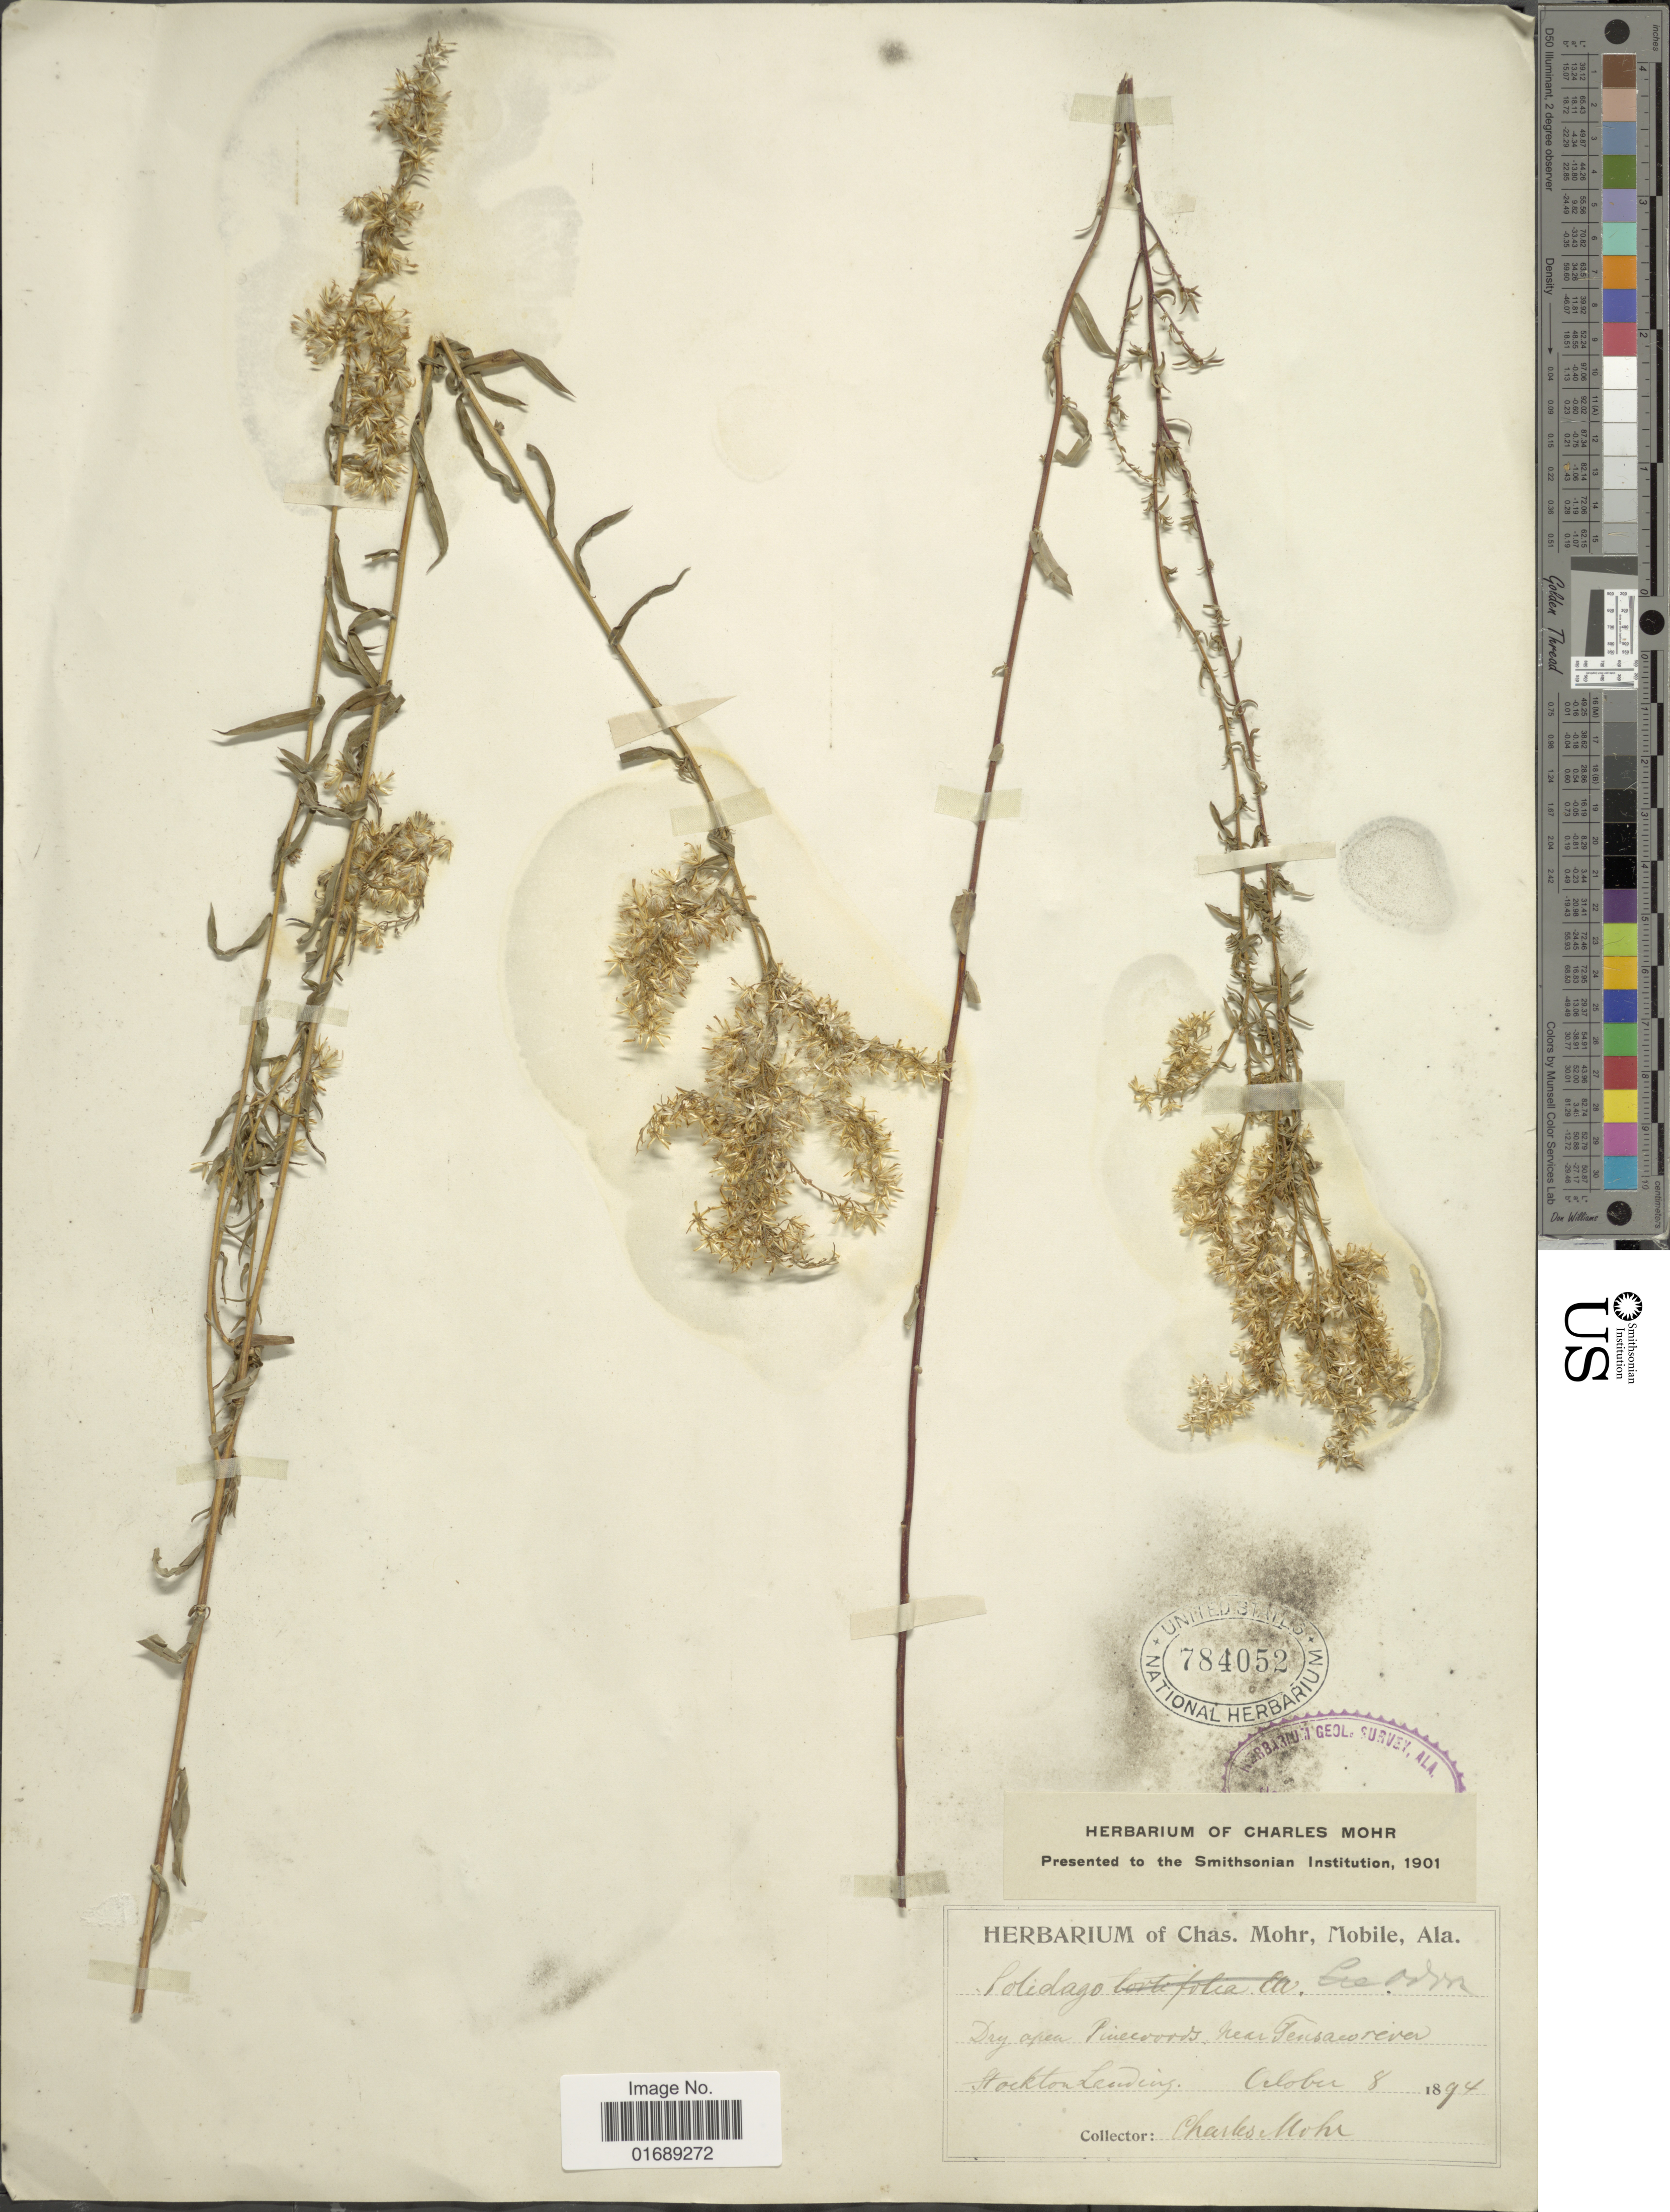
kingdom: Plantae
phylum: Tracheophyta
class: Magnoliopsida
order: Asterales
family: Asteraceae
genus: Solidago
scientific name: Solidago odora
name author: Aiton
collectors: Mohr, C. T. (herbarium)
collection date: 1894-10-08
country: United States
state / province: Alabama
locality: Dry open Pinewoods near Tensacoriver, Stockton Leading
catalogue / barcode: US 784052